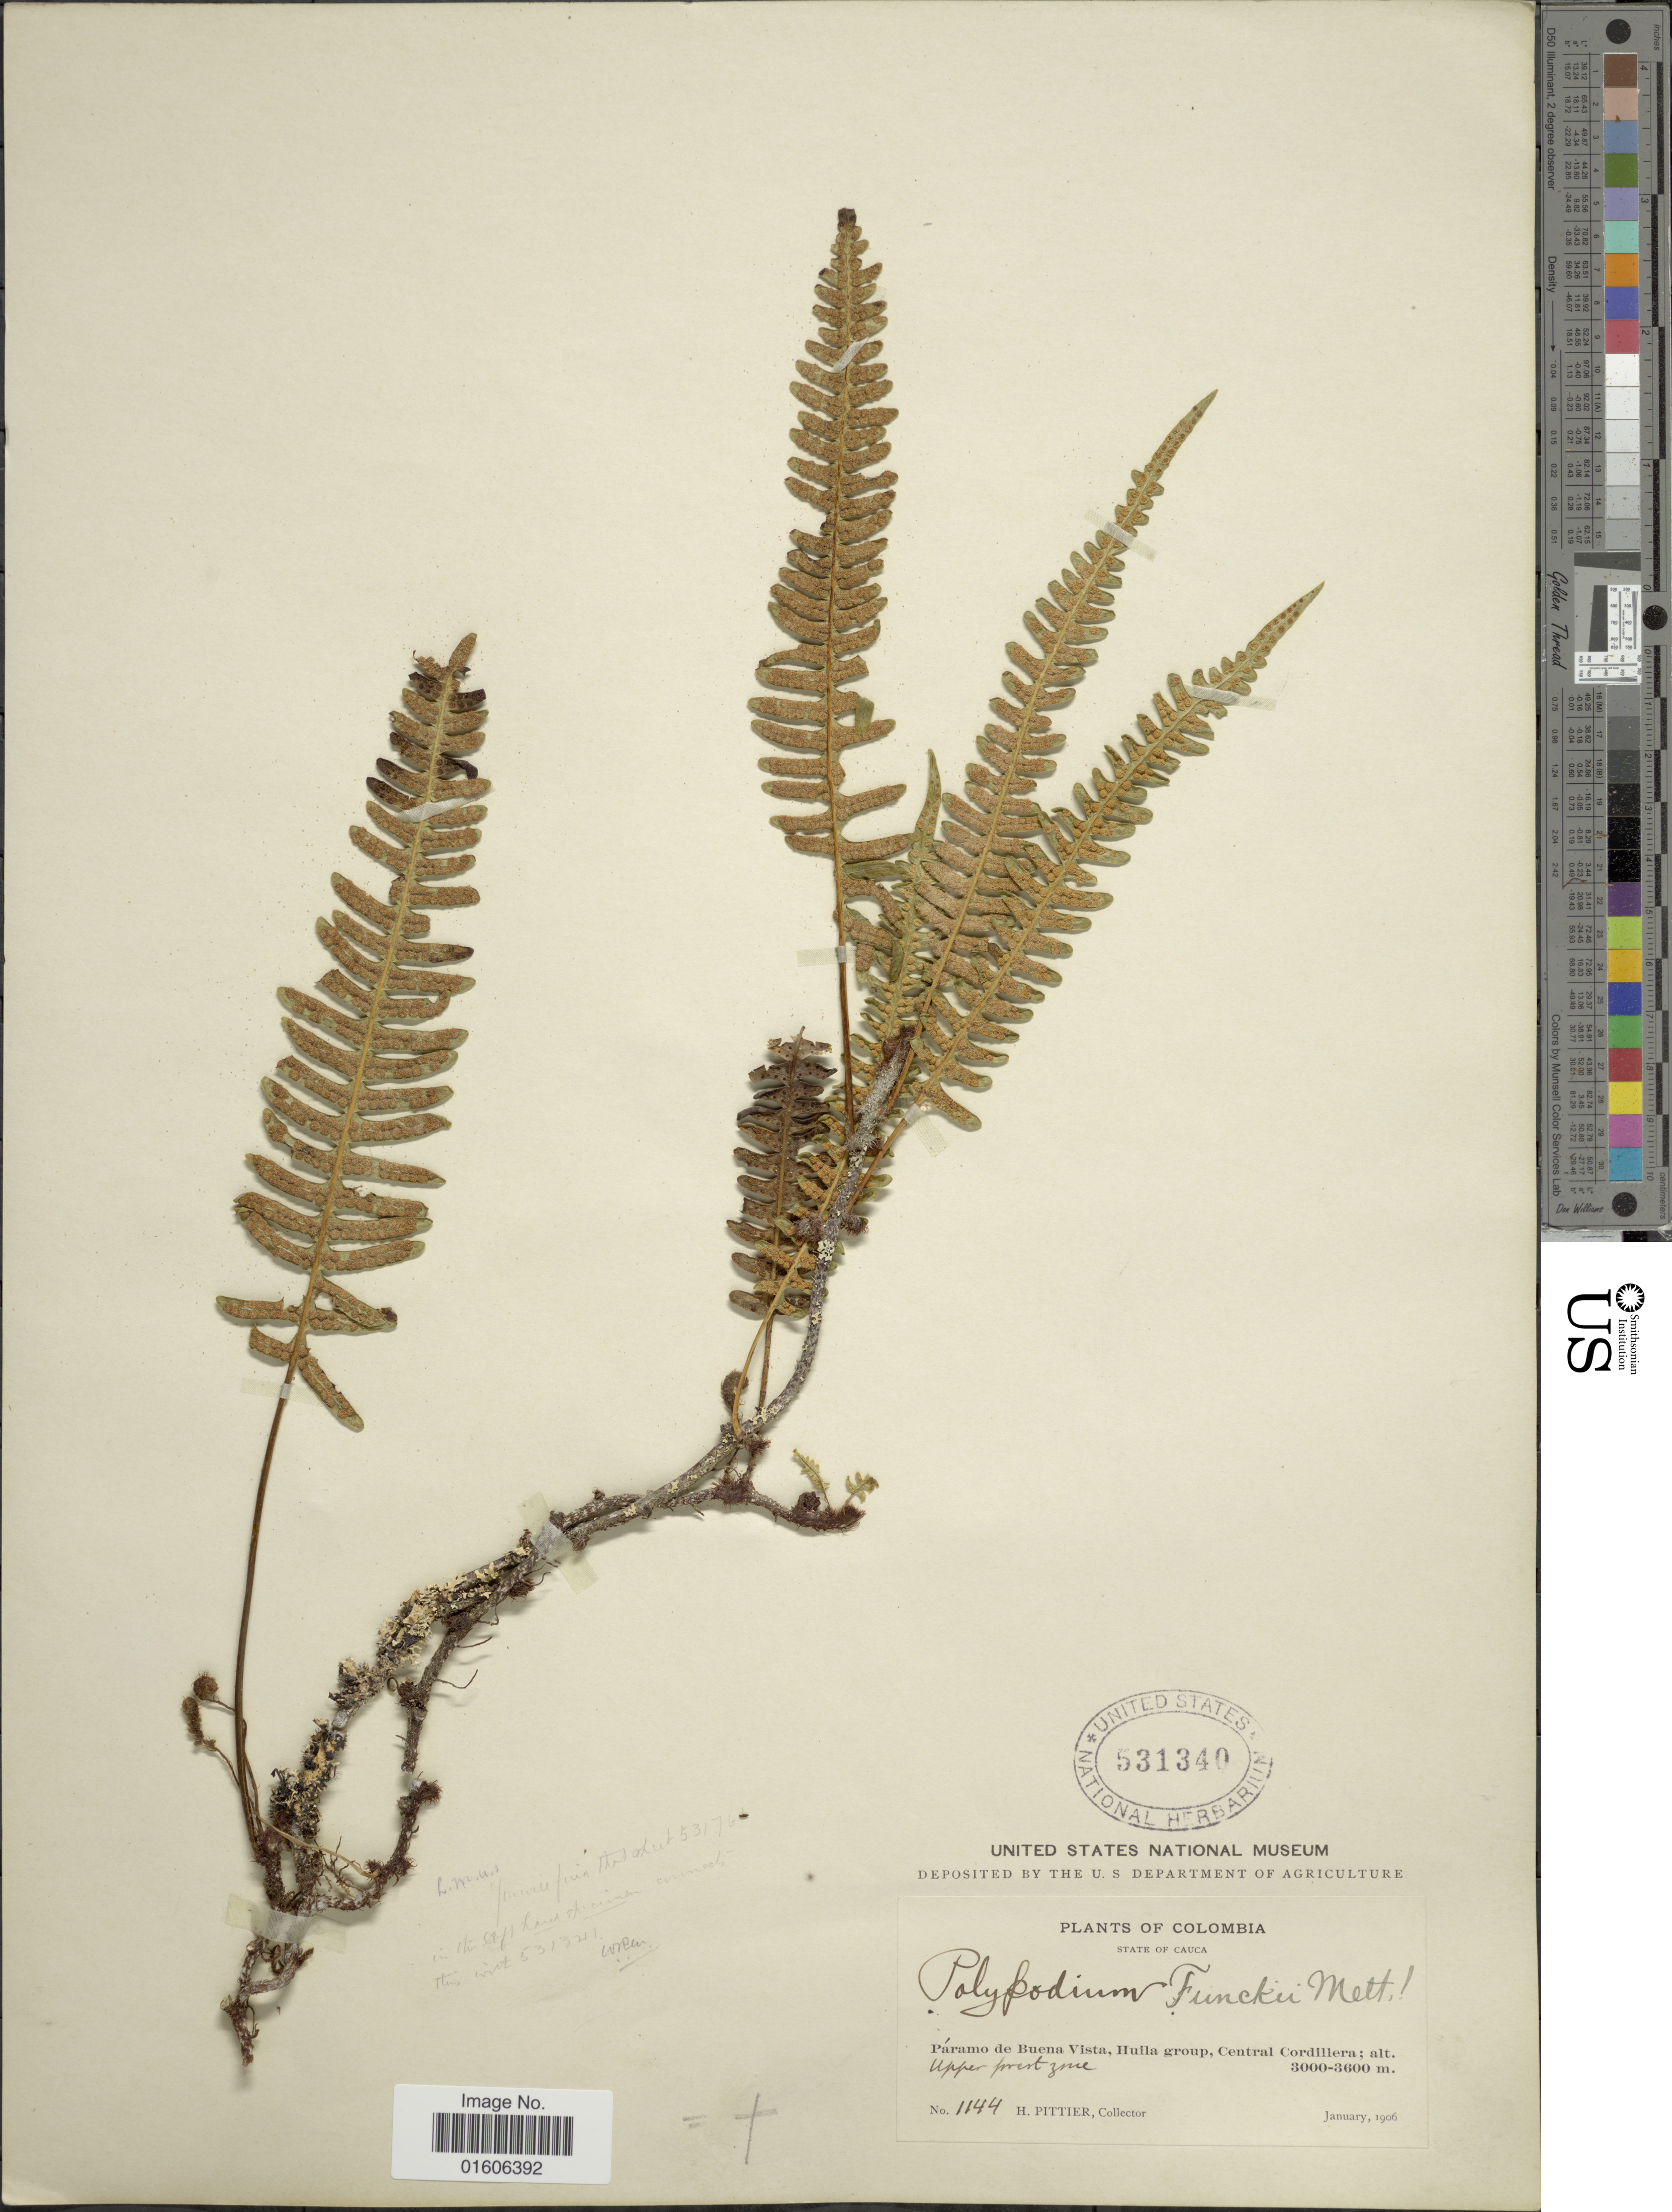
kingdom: Plantae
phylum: Tracheophyta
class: Polypodiopsida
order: Polypodiales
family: Polypodiaceae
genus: Serpocaulon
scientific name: Serpocaulon funckii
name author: (Mett.) A.R. Sm.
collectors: H. F. Pittier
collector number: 1144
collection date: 1906-01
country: Colombia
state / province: Cauca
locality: State of Cauca. Páramo de Buena Vista, Huila group, Central Cordillera.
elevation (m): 3000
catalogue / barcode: US 531340